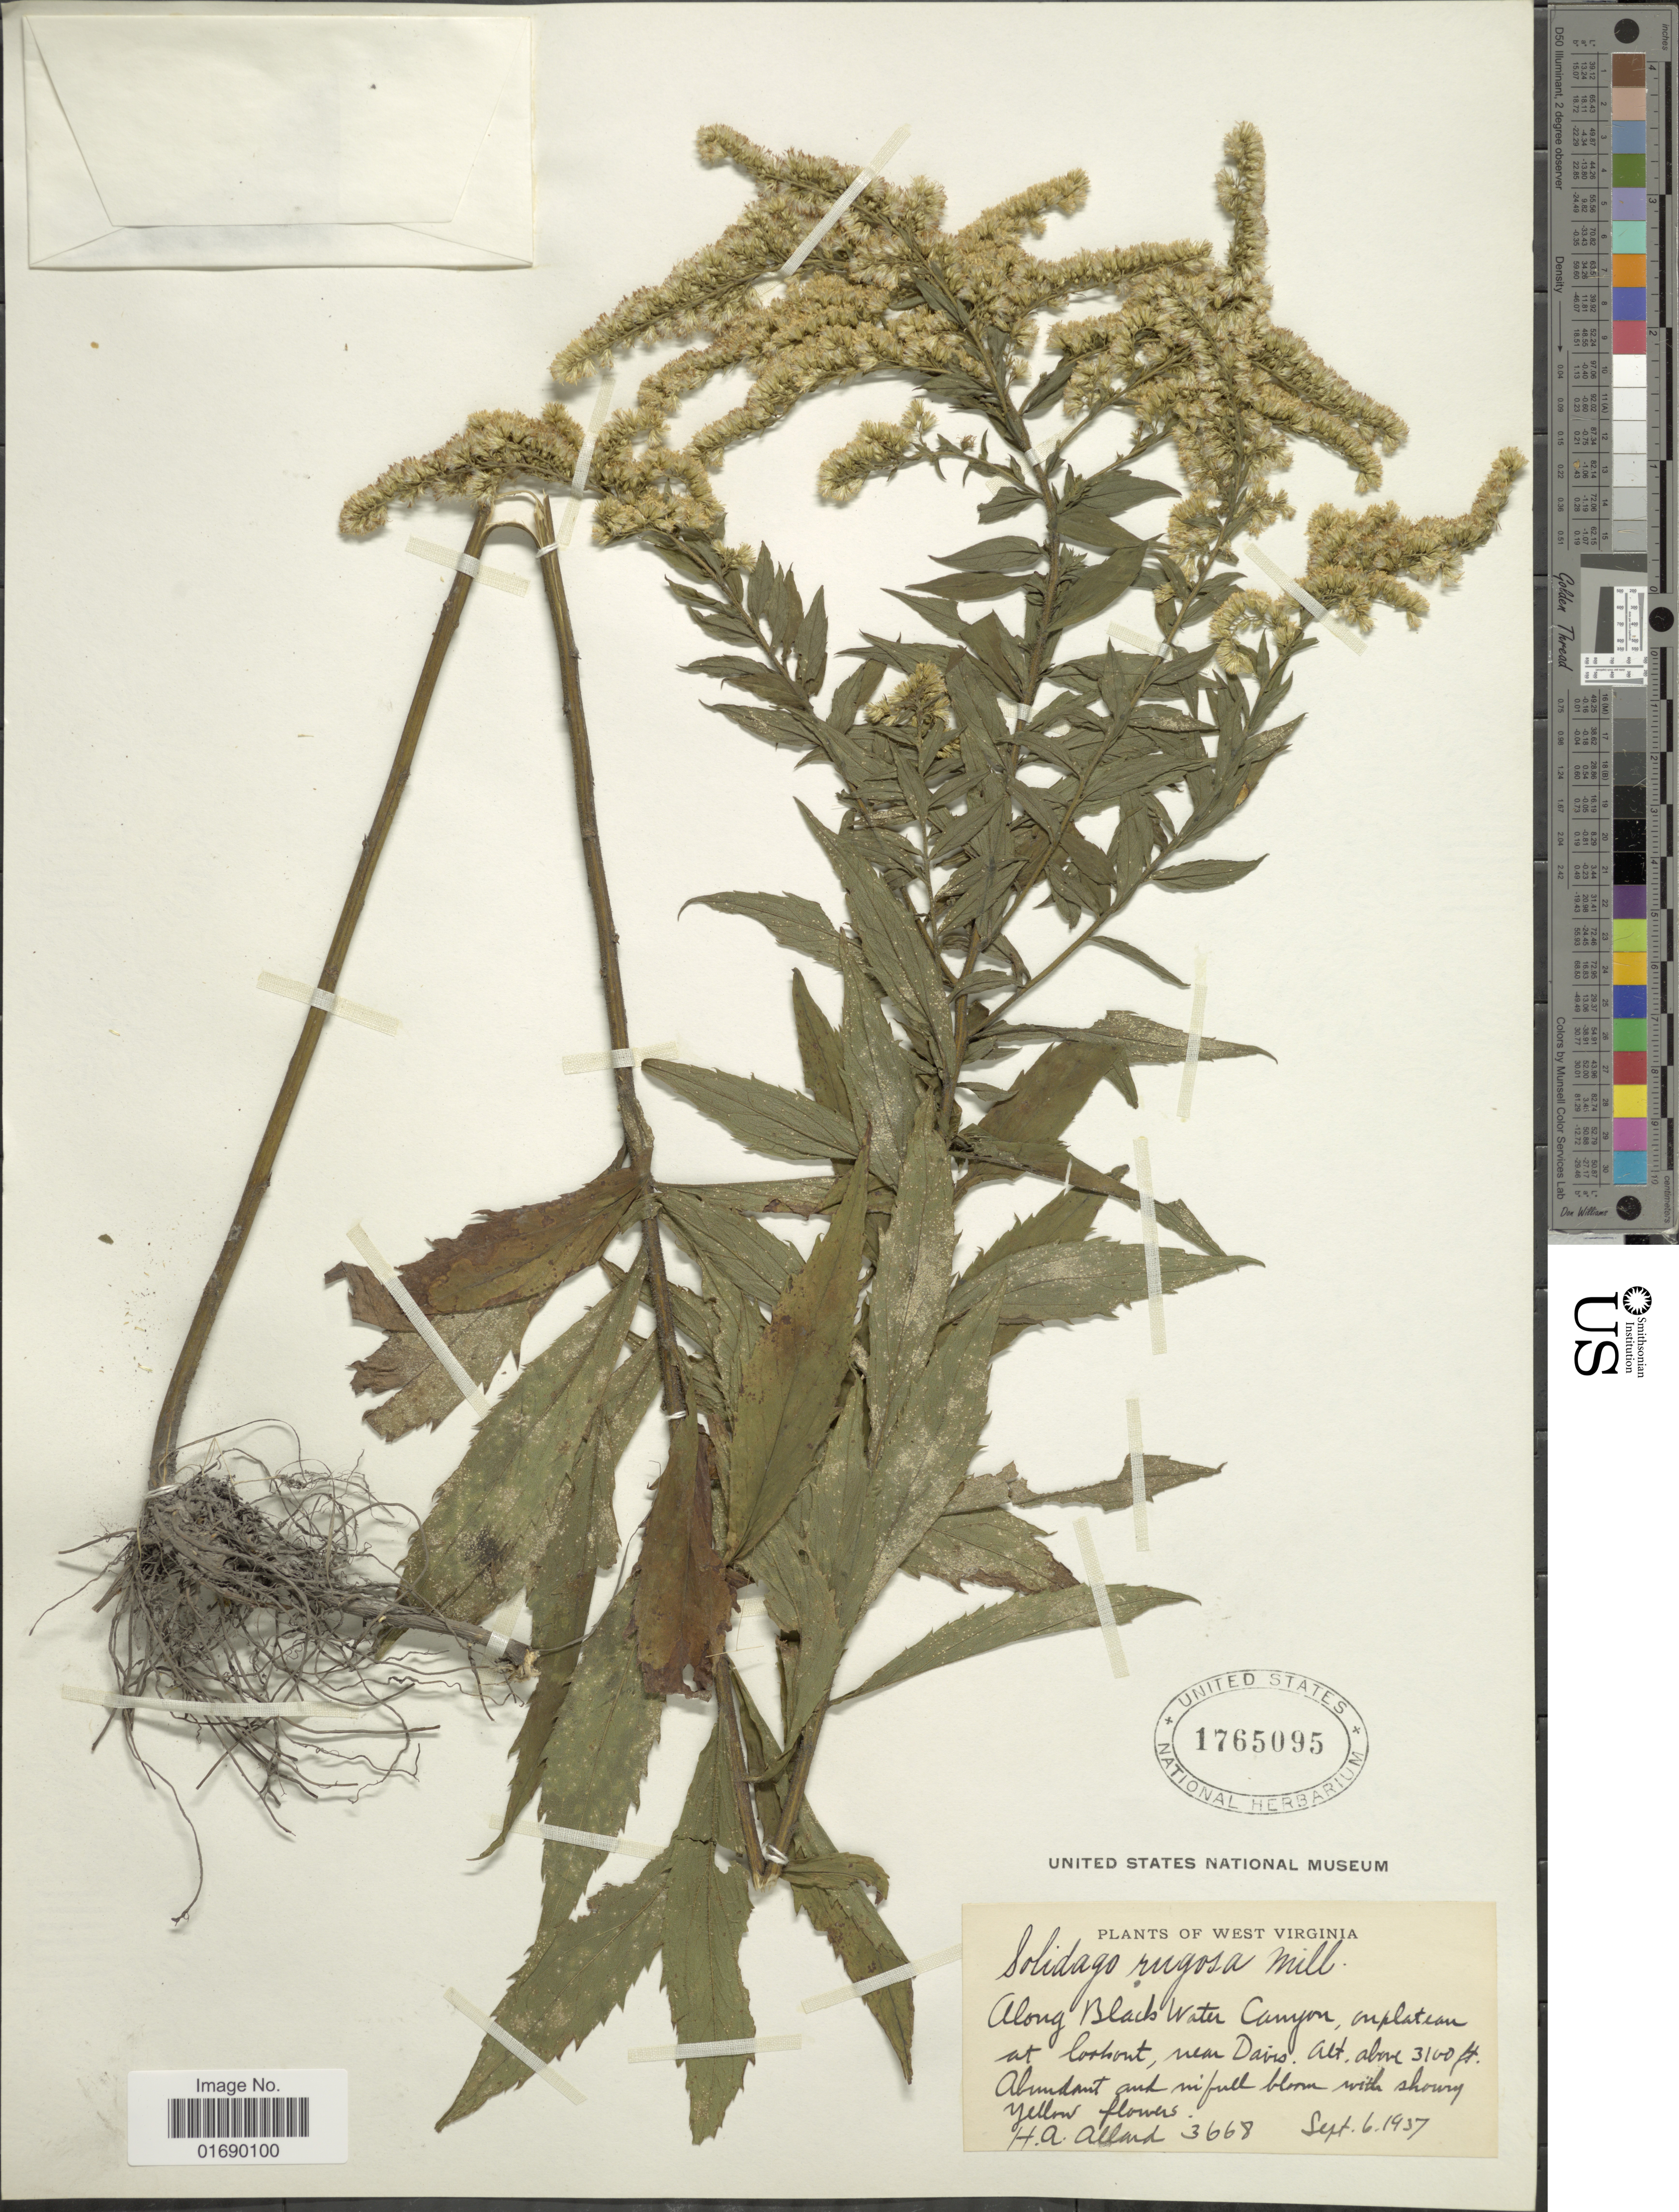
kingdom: Plantae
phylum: Tracheophyta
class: Magnoliopsida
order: Asterales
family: Asteraceae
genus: Solidago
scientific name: Solidago rugosa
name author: Mill.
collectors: H. A. Allard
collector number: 3668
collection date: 1957-09-06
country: United States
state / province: West Virginia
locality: Along Black Water Canyon, on plateau at lookout, near Davis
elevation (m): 945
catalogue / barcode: US 1765095